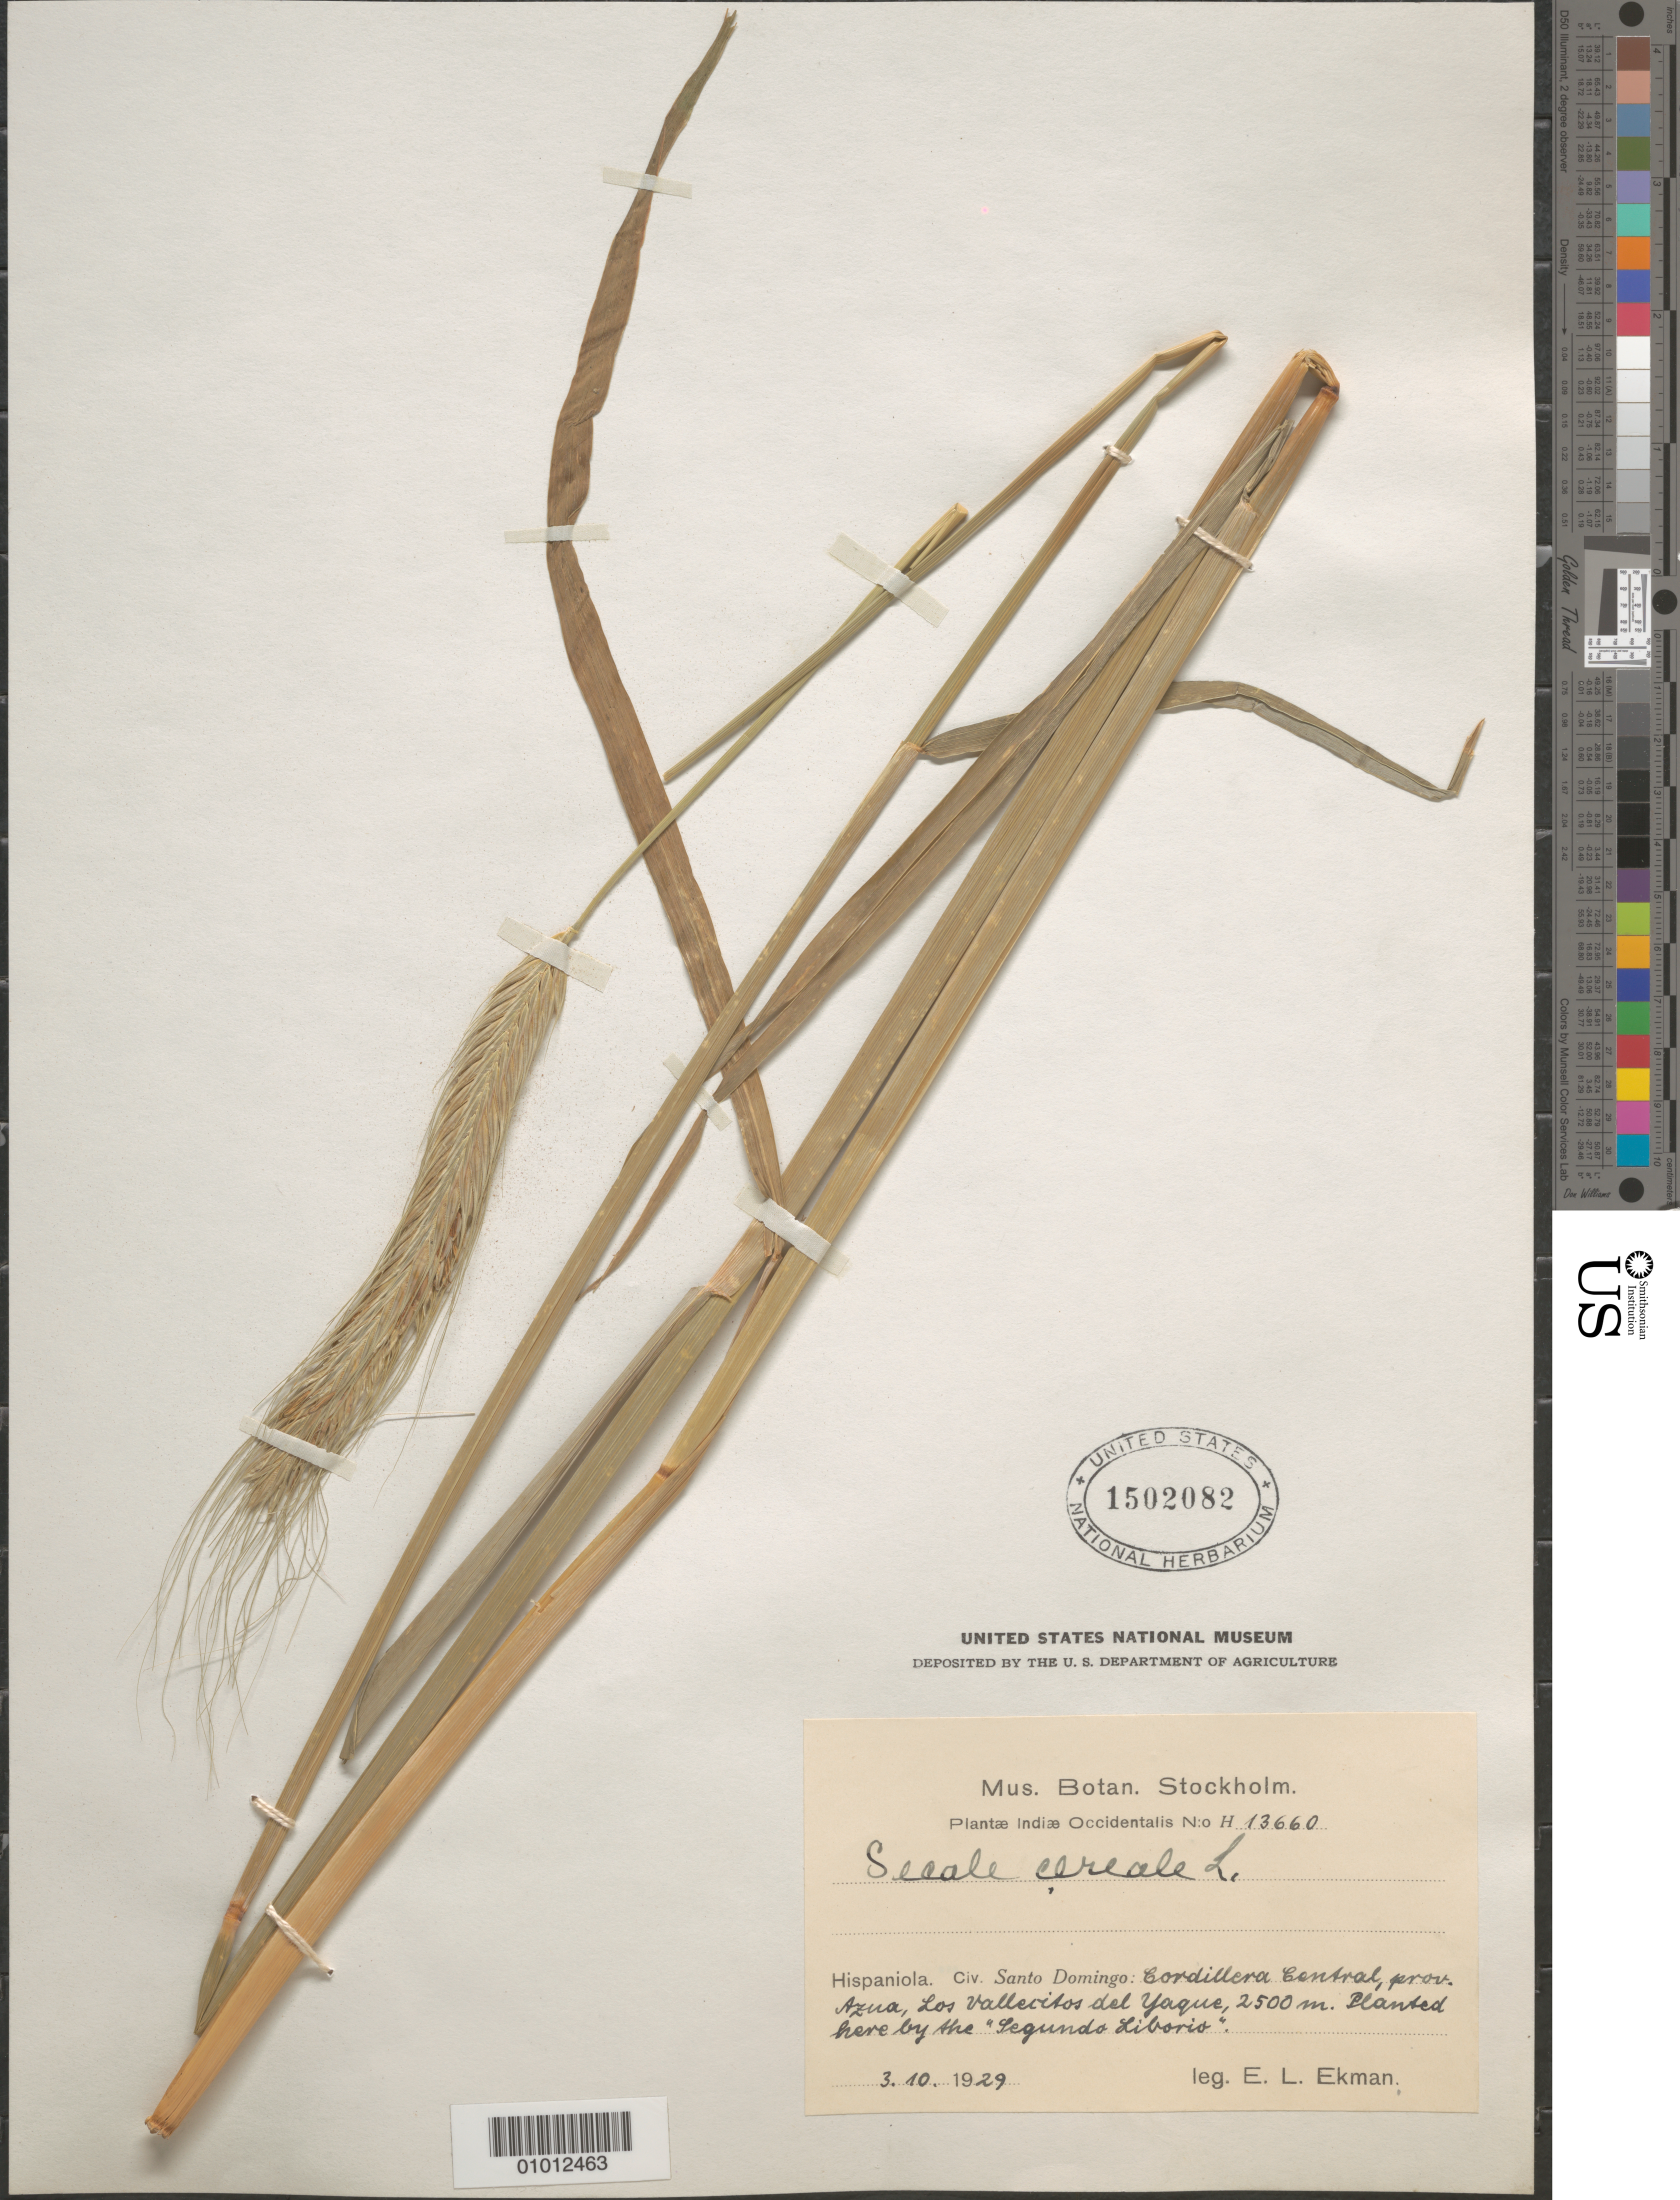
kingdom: Plantae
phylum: Tracheophyta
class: Liliopsida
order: Poales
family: Poaceae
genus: Scutachne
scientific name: Scutachne dura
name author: (Griseb.) Hitchc. & Chase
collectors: E. L. Ekman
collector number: H 13660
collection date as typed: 03 Oct 1929 or 10 Mar 1929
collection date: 1929-03-10 or 1929-10-03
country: Dominican Republic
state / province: Distrito Nacional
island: Hispaniola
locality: Cordillera Central, prov. Azua, Los Valleitos del Yaque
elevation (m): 2500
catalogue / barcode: US 1502082